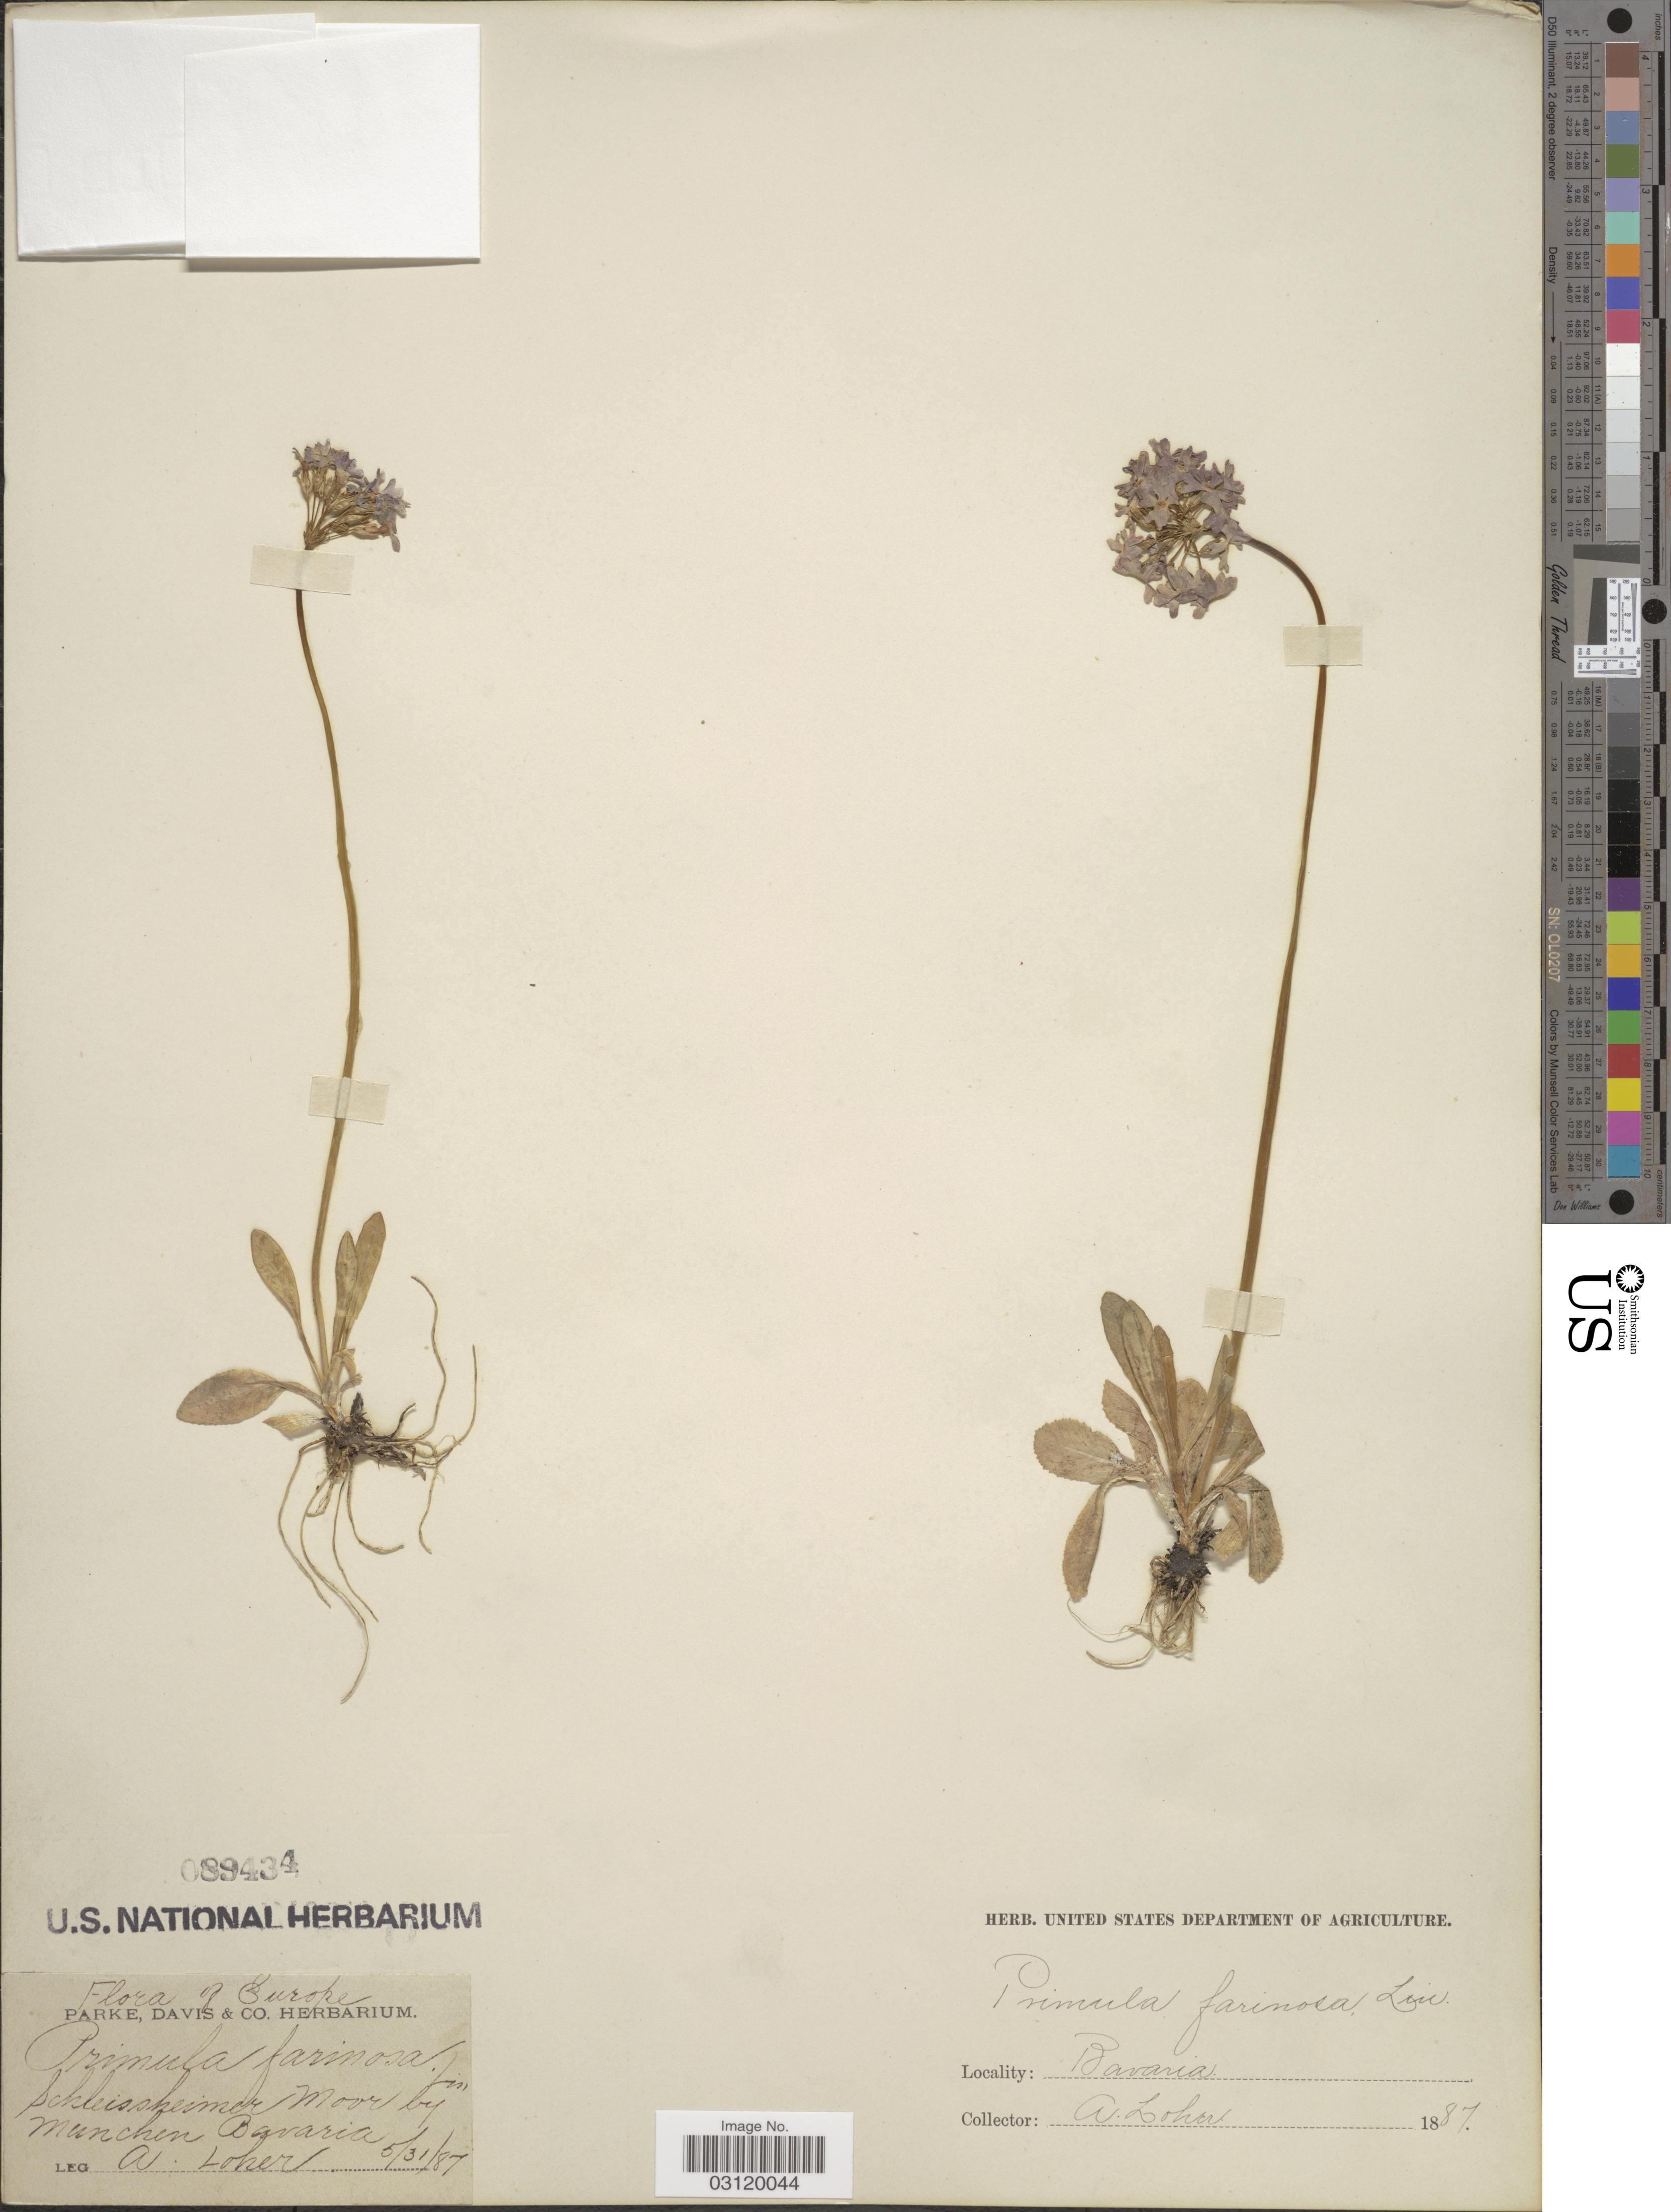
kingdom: Plantae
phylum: Tracheophyta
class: Magnoliopsida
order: Ericales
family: Primulaceae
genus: Primula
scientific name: Primula farinosa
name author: L.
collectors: A. Loher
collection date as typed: Transcribed d/m/y: 31/5/87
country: Germany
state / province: Bayern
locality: Munchen Bavaria.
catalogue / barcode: US 89434